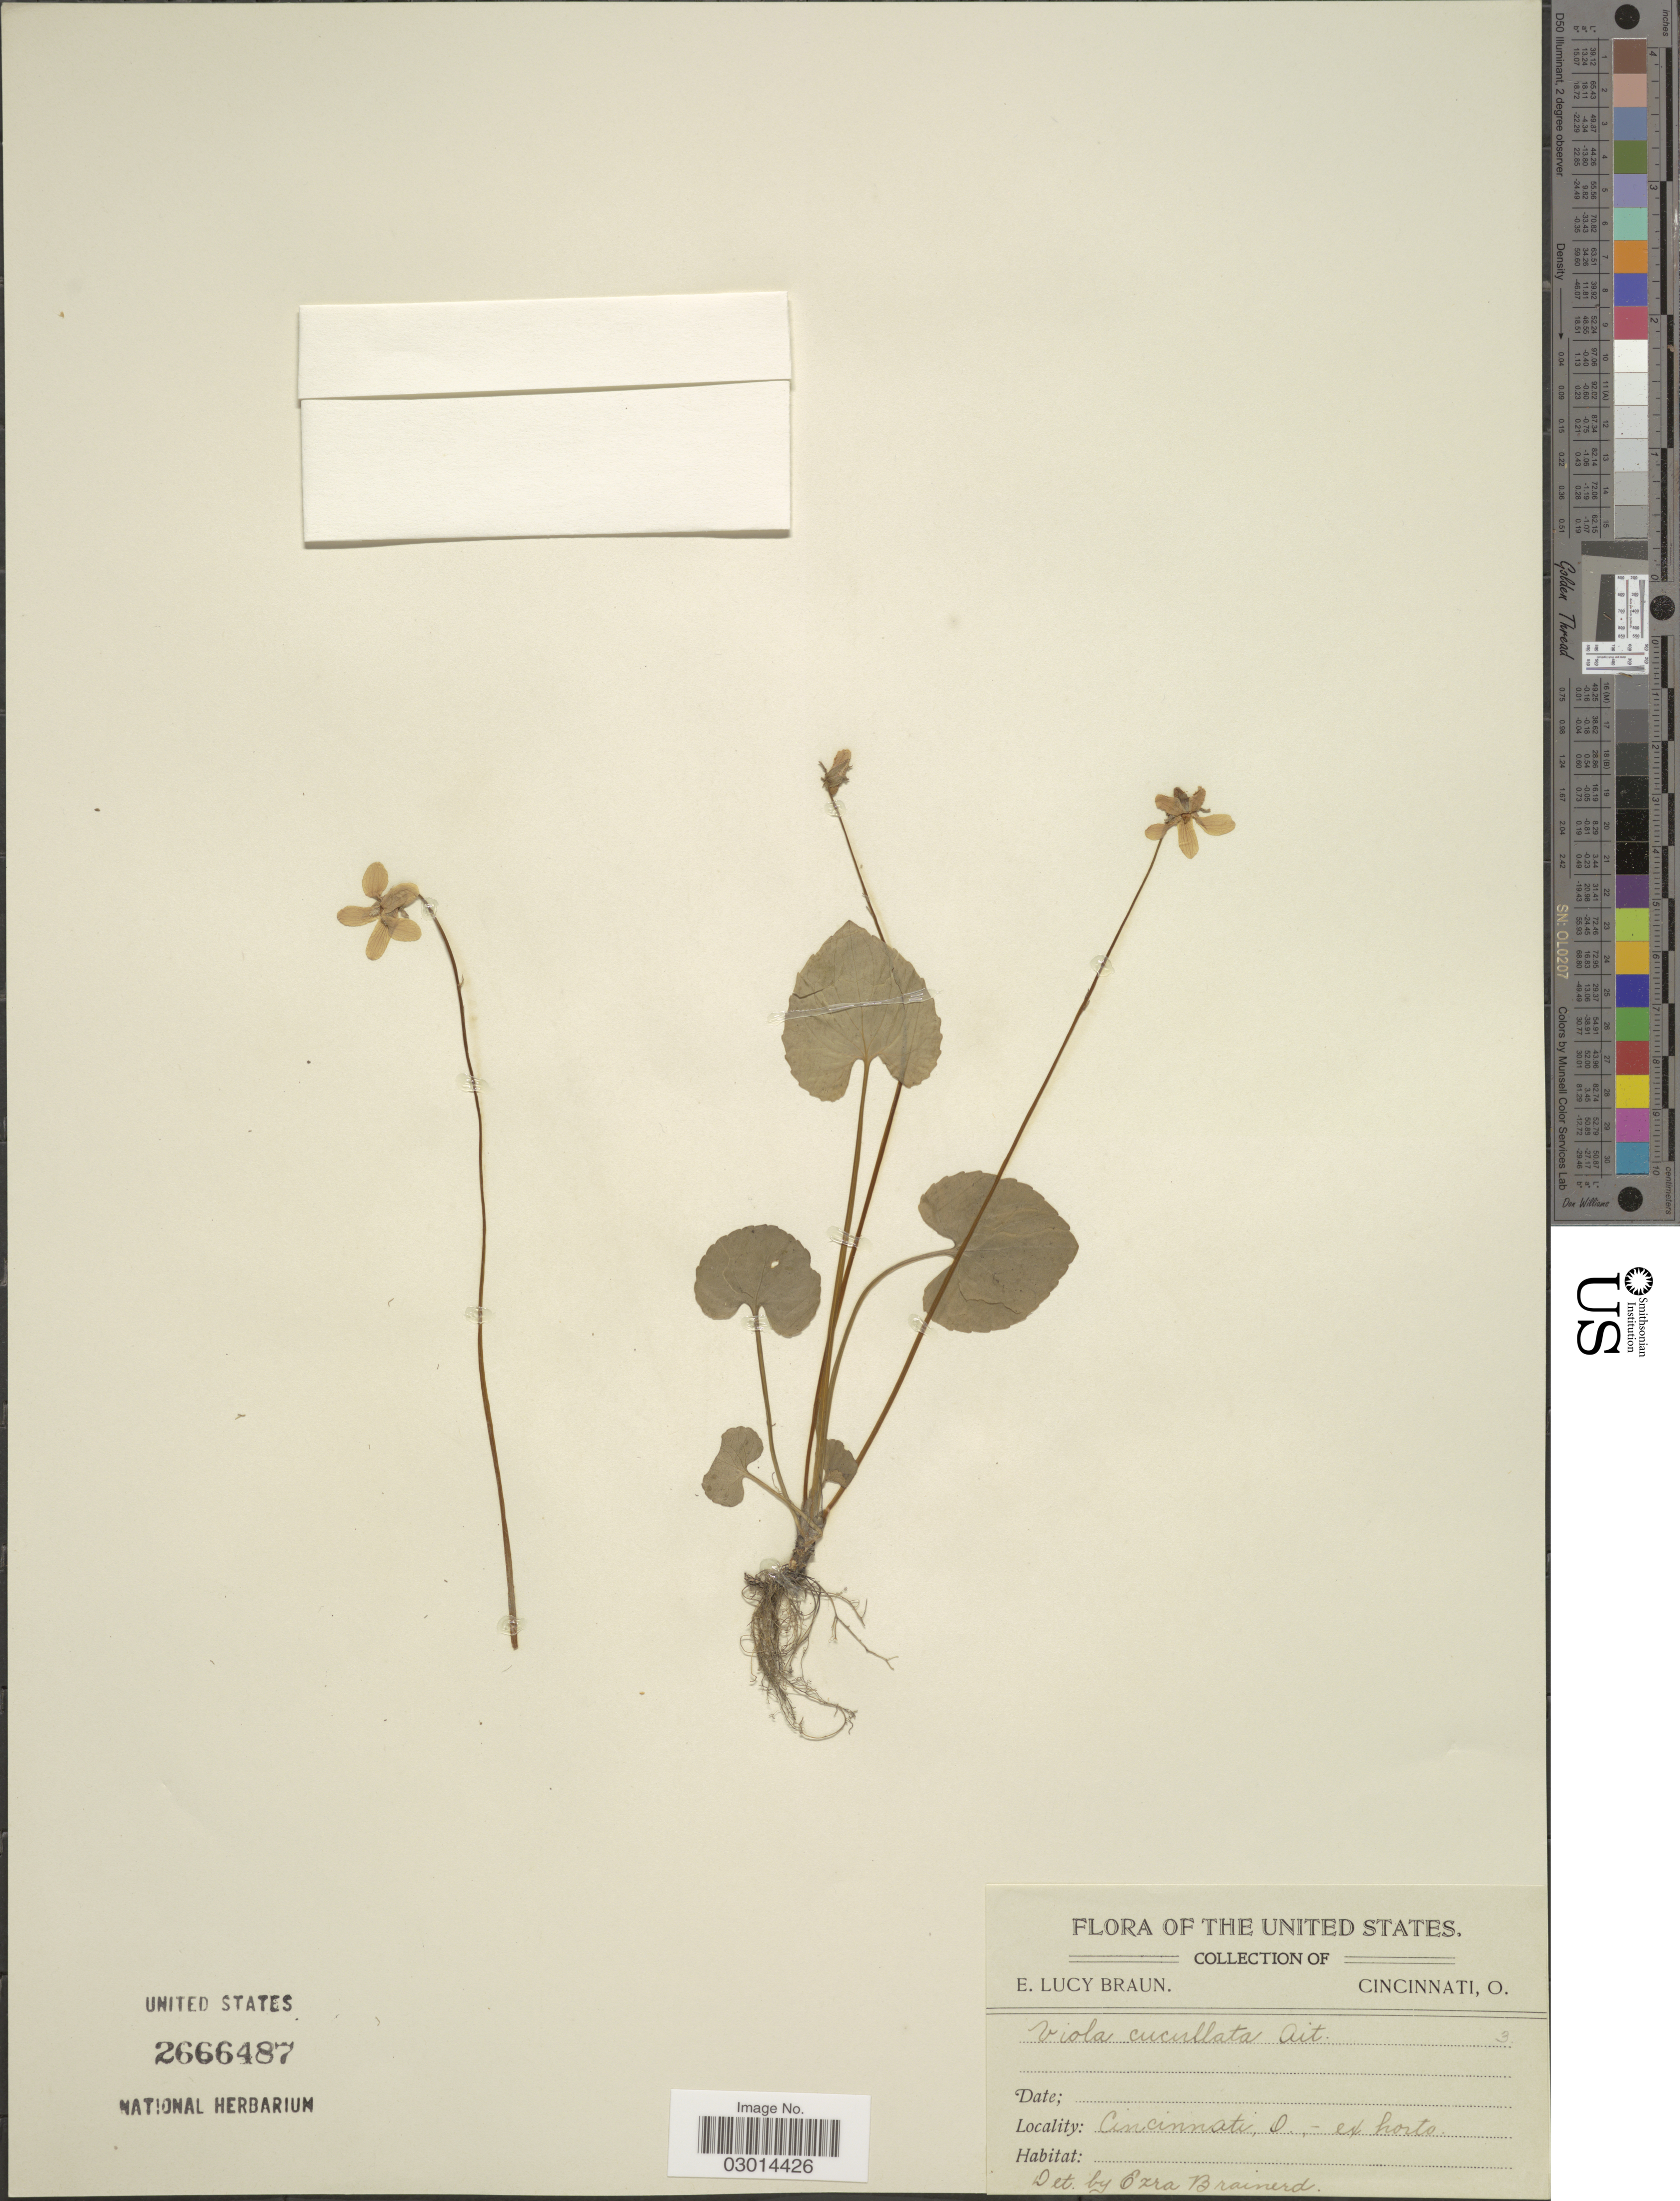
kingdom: Plantae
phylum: Tracheophyta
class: Magnoliopsida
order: Malpighiales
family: Violaceae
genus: Viola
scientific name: Viola cucullata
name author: Aiton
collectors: E. L. Braun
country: United States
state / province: Ohio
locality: Cincinnati, O.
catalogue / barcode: US 2666487